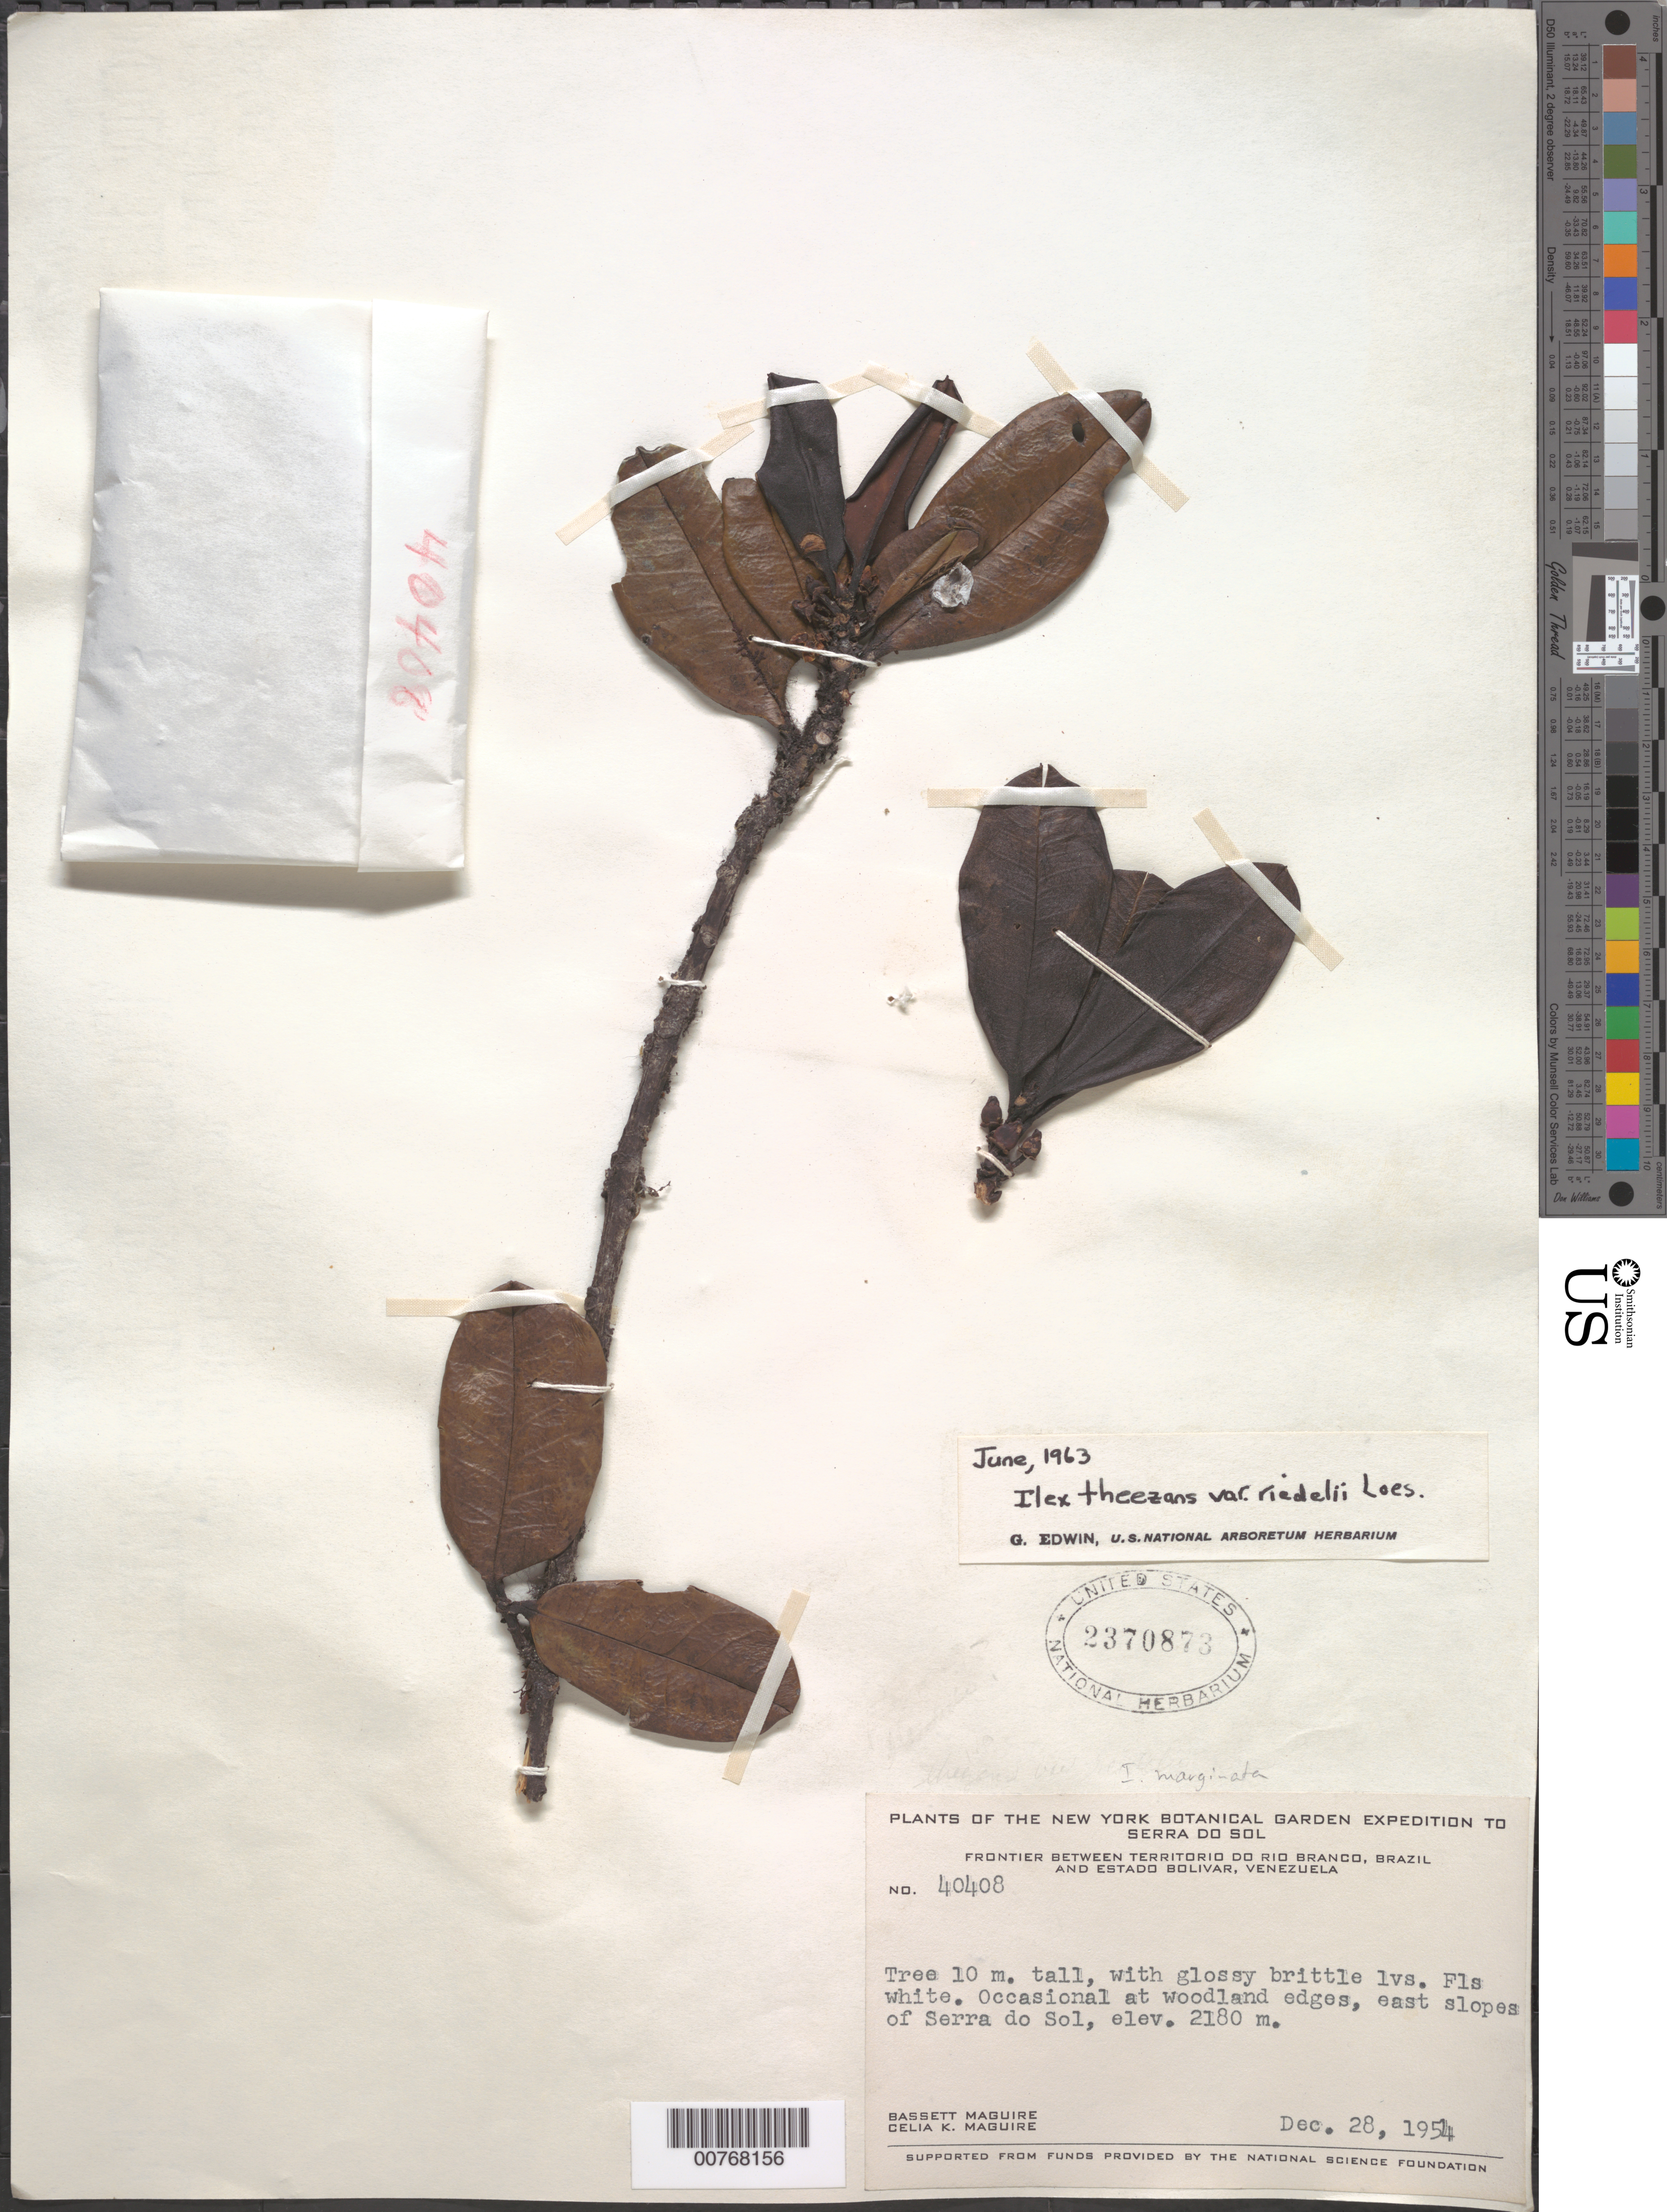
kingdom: Plantae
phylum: Tracheophyta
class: Magnoliopsida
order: Aquifoliales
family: Aquifoliaceae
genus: Ilex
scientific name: Ilex theezans var. riedelii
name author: Loes.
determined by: Edwin, G.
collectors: B. Maguire & C. K. Maguire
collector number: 40408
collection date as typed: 28-Dec-54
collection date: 1954-12-28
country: Venezuela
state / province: Bolívar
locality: Serra do Sol, frontier betw. TerRiver do Río Branco, Brazil & Bolívar, Venezuela; east slopes of Serra do Sol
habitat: Woodland edges, east slopes of Serra do Sol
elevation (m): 2180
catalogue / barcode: US 2370873